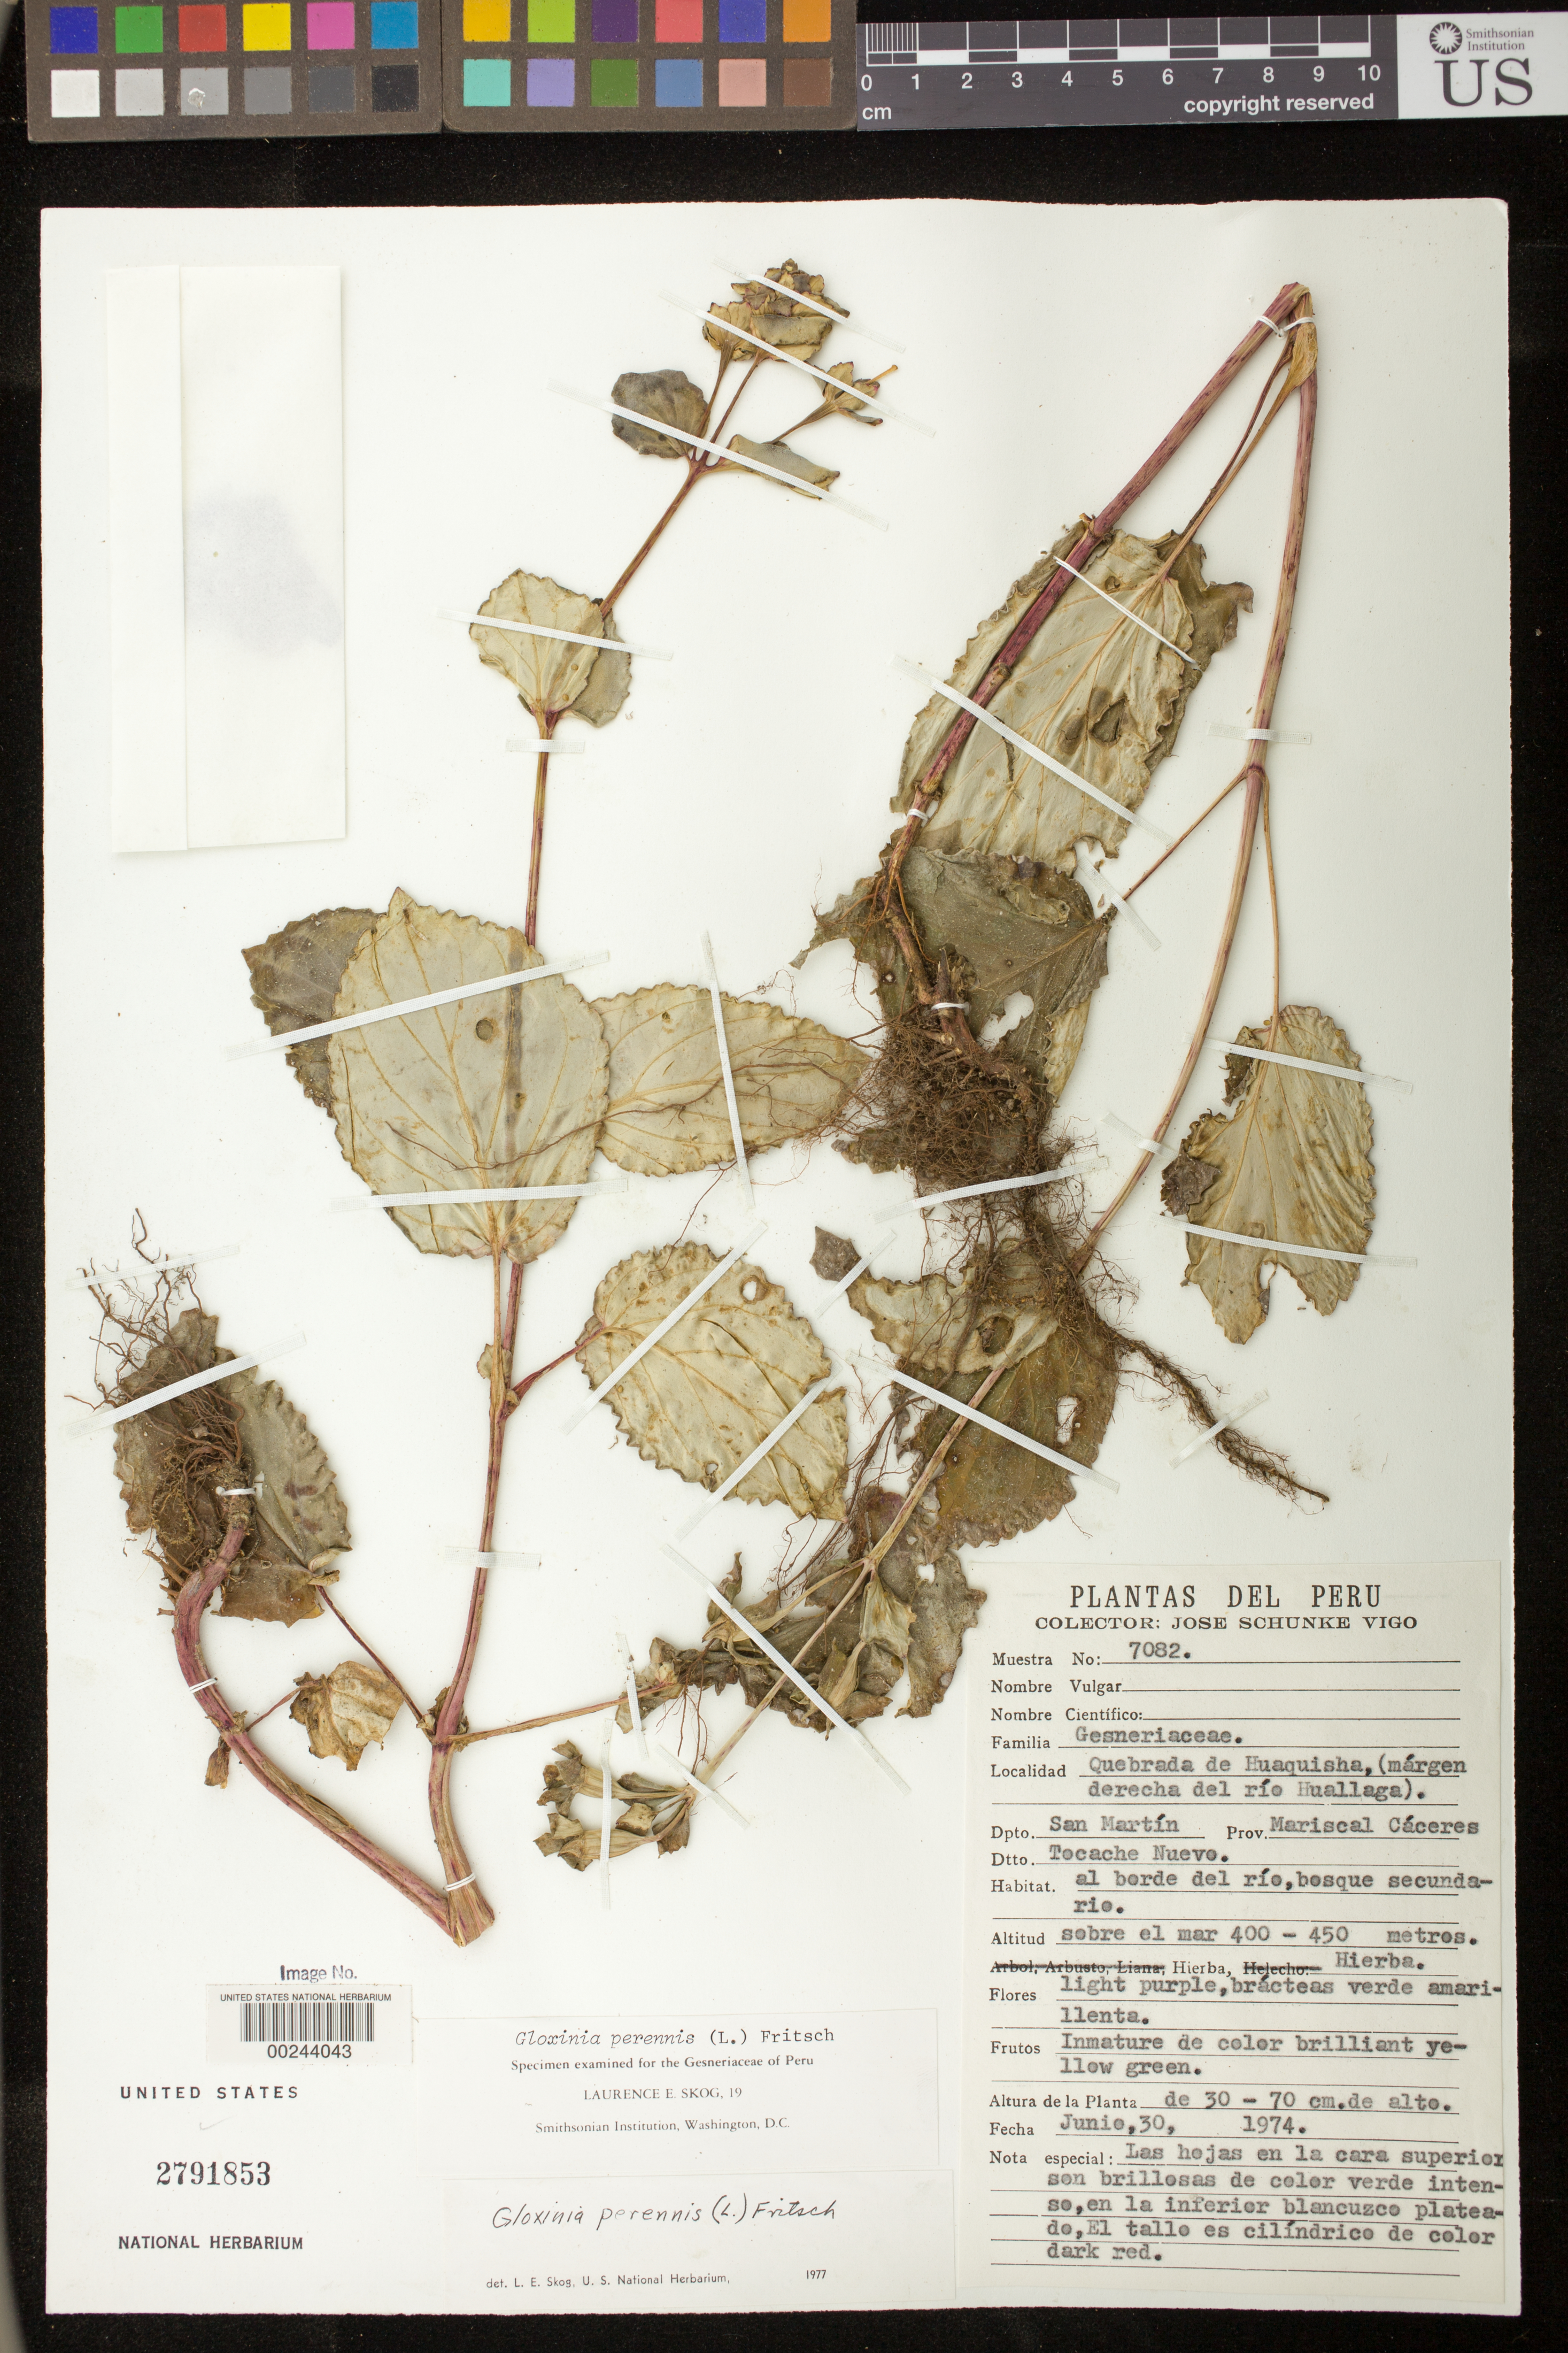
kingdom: Plantae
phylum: Tracheophyta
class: Magnoliopsida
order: Lamiales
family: Gesneriaceae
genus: Gloxinia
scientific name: Gloxinia perennis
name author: (L.) Fritsch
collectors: J. Schunke Vigo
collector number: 7082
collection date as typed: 30 Jun 1974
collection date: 1974-06-30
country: Peru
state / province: San Martín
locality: Prov. Mariscal Cáceres, Dtto. Tocache Nuevo, Quebrada de Huaquisha (right bank of Rio Huallaga)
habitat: Bank of river, secondary forest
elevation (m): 400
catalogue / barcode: US 2791853